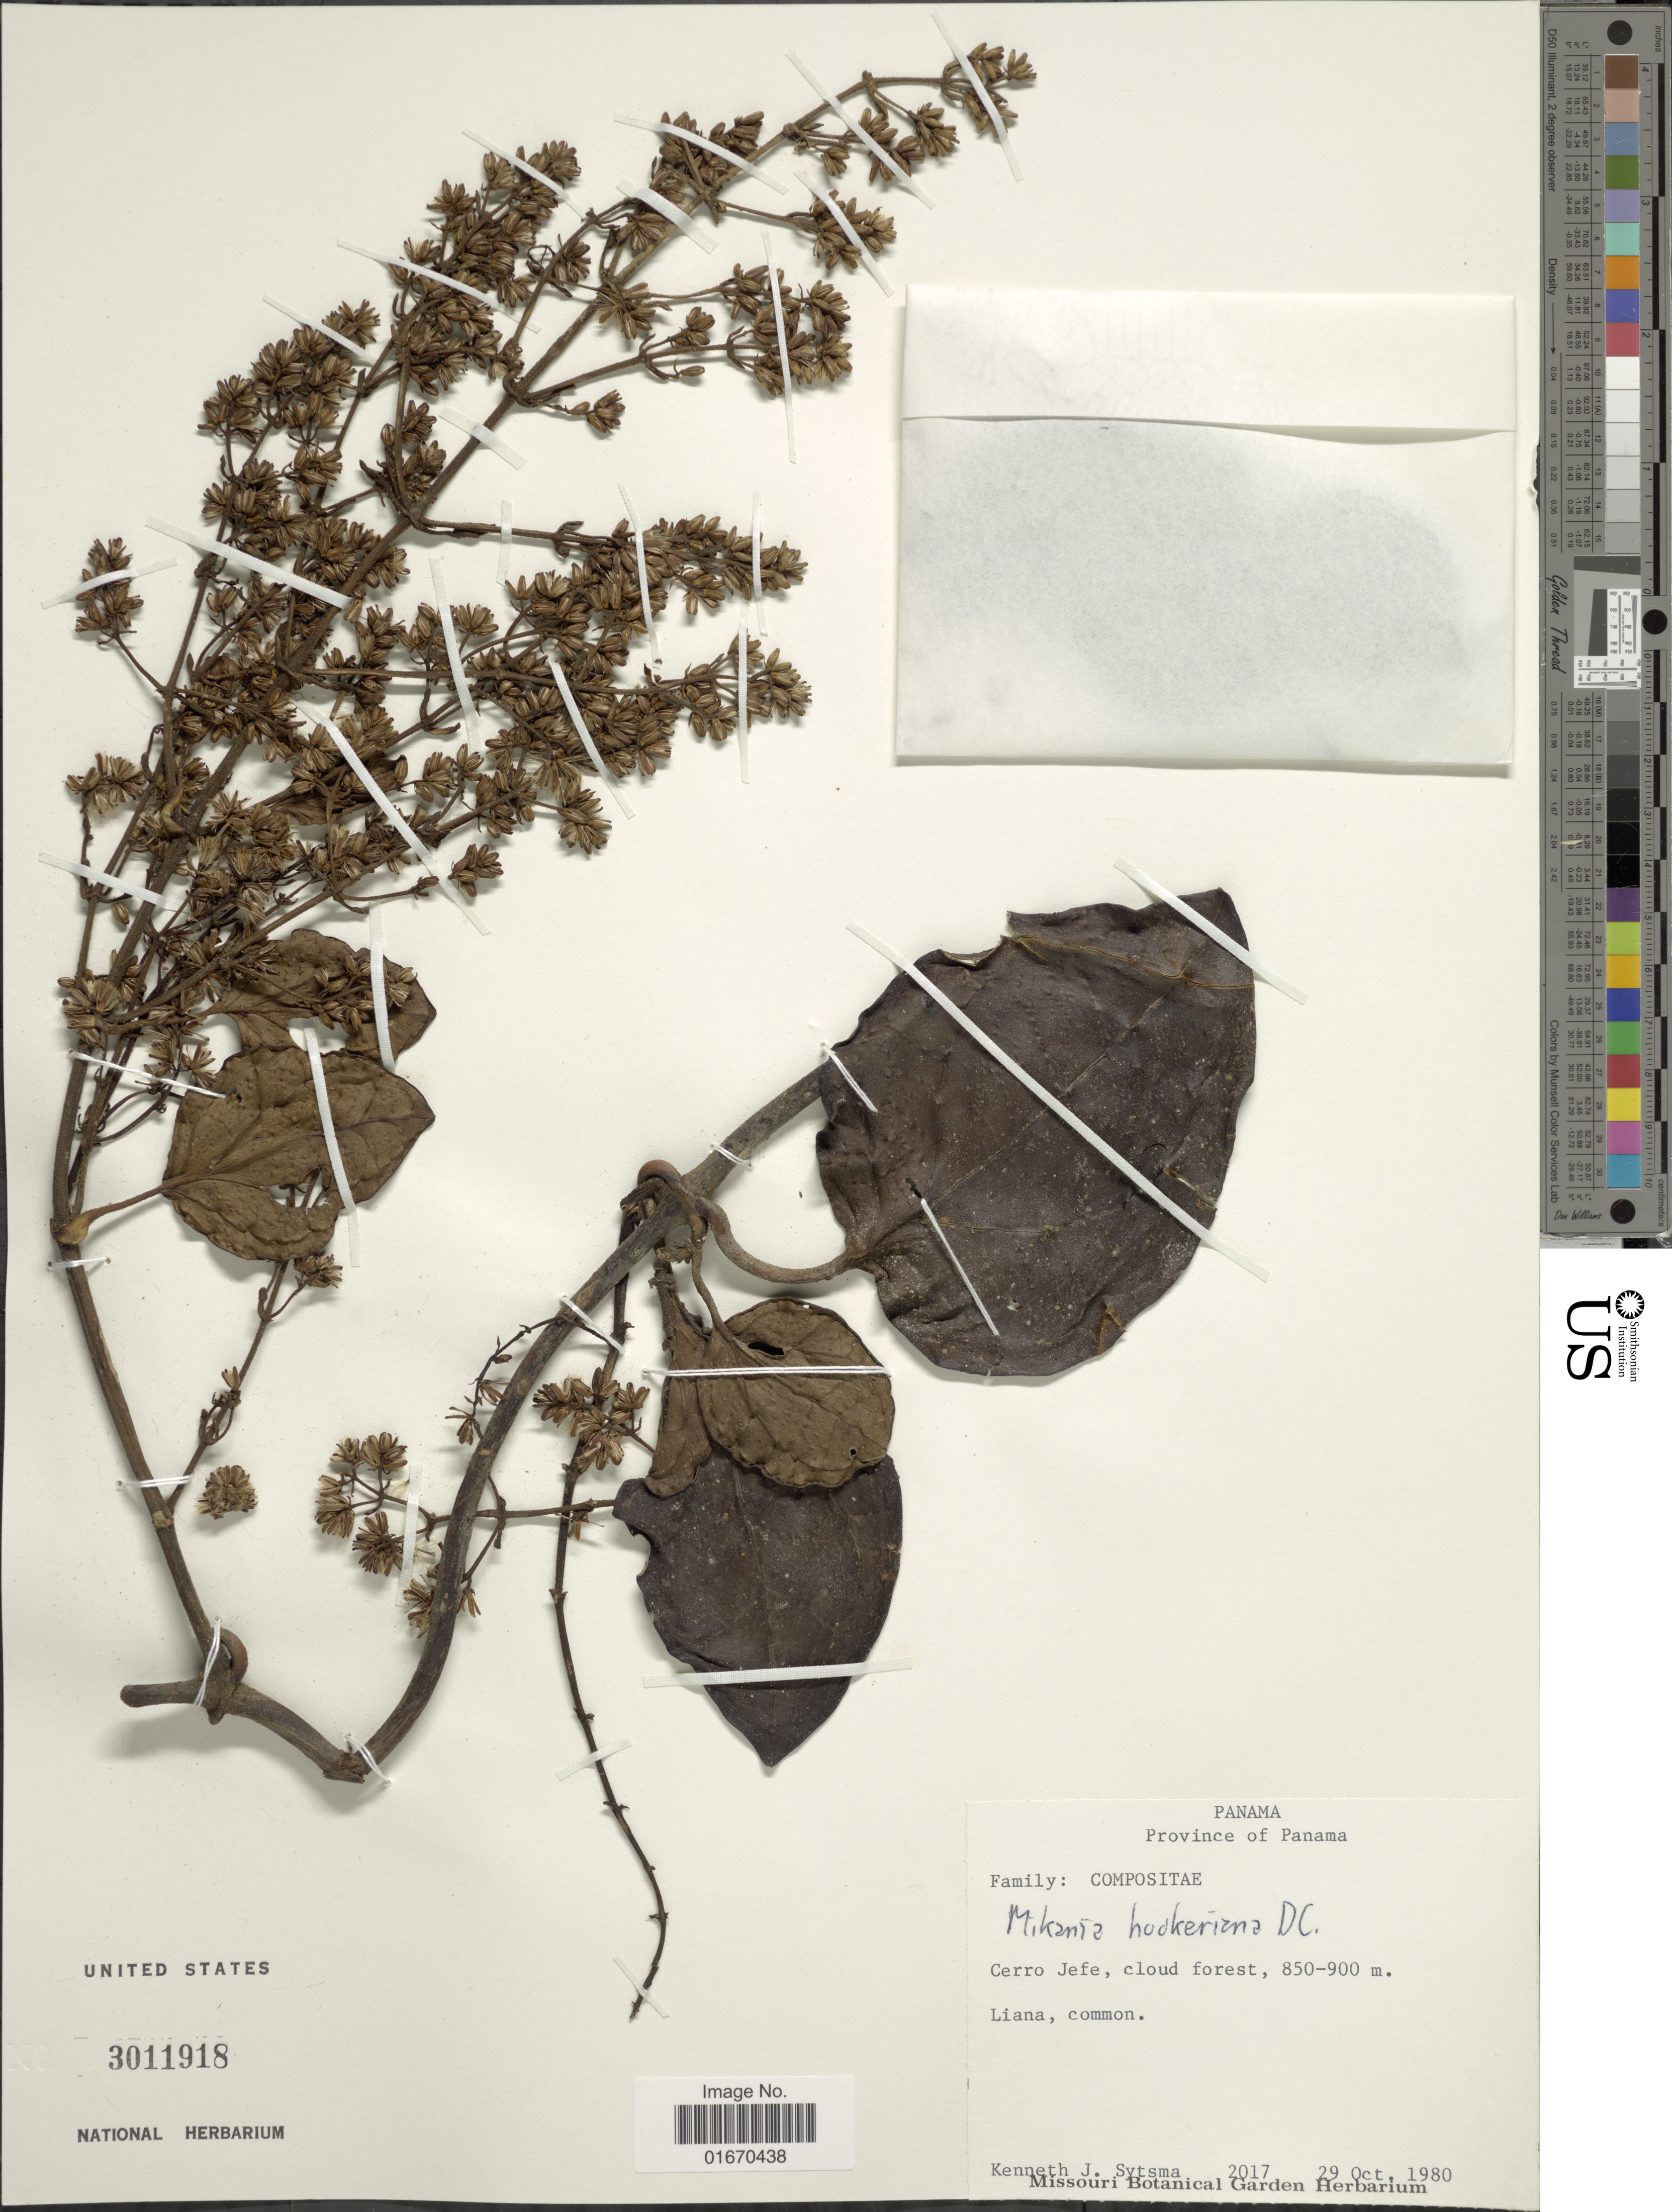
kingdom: Plantae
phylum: Tracheophyta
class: Magnoliopsida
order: Asterales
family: Asteraceae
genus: Mikania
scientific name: Mikania hookeriana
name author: DC.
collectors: K. J. Sytsma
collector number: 2017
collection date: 1980-10-29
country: Panama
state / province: Panamá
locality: Cerro Jefe, Liana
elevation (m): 850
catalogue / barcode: US 3011918